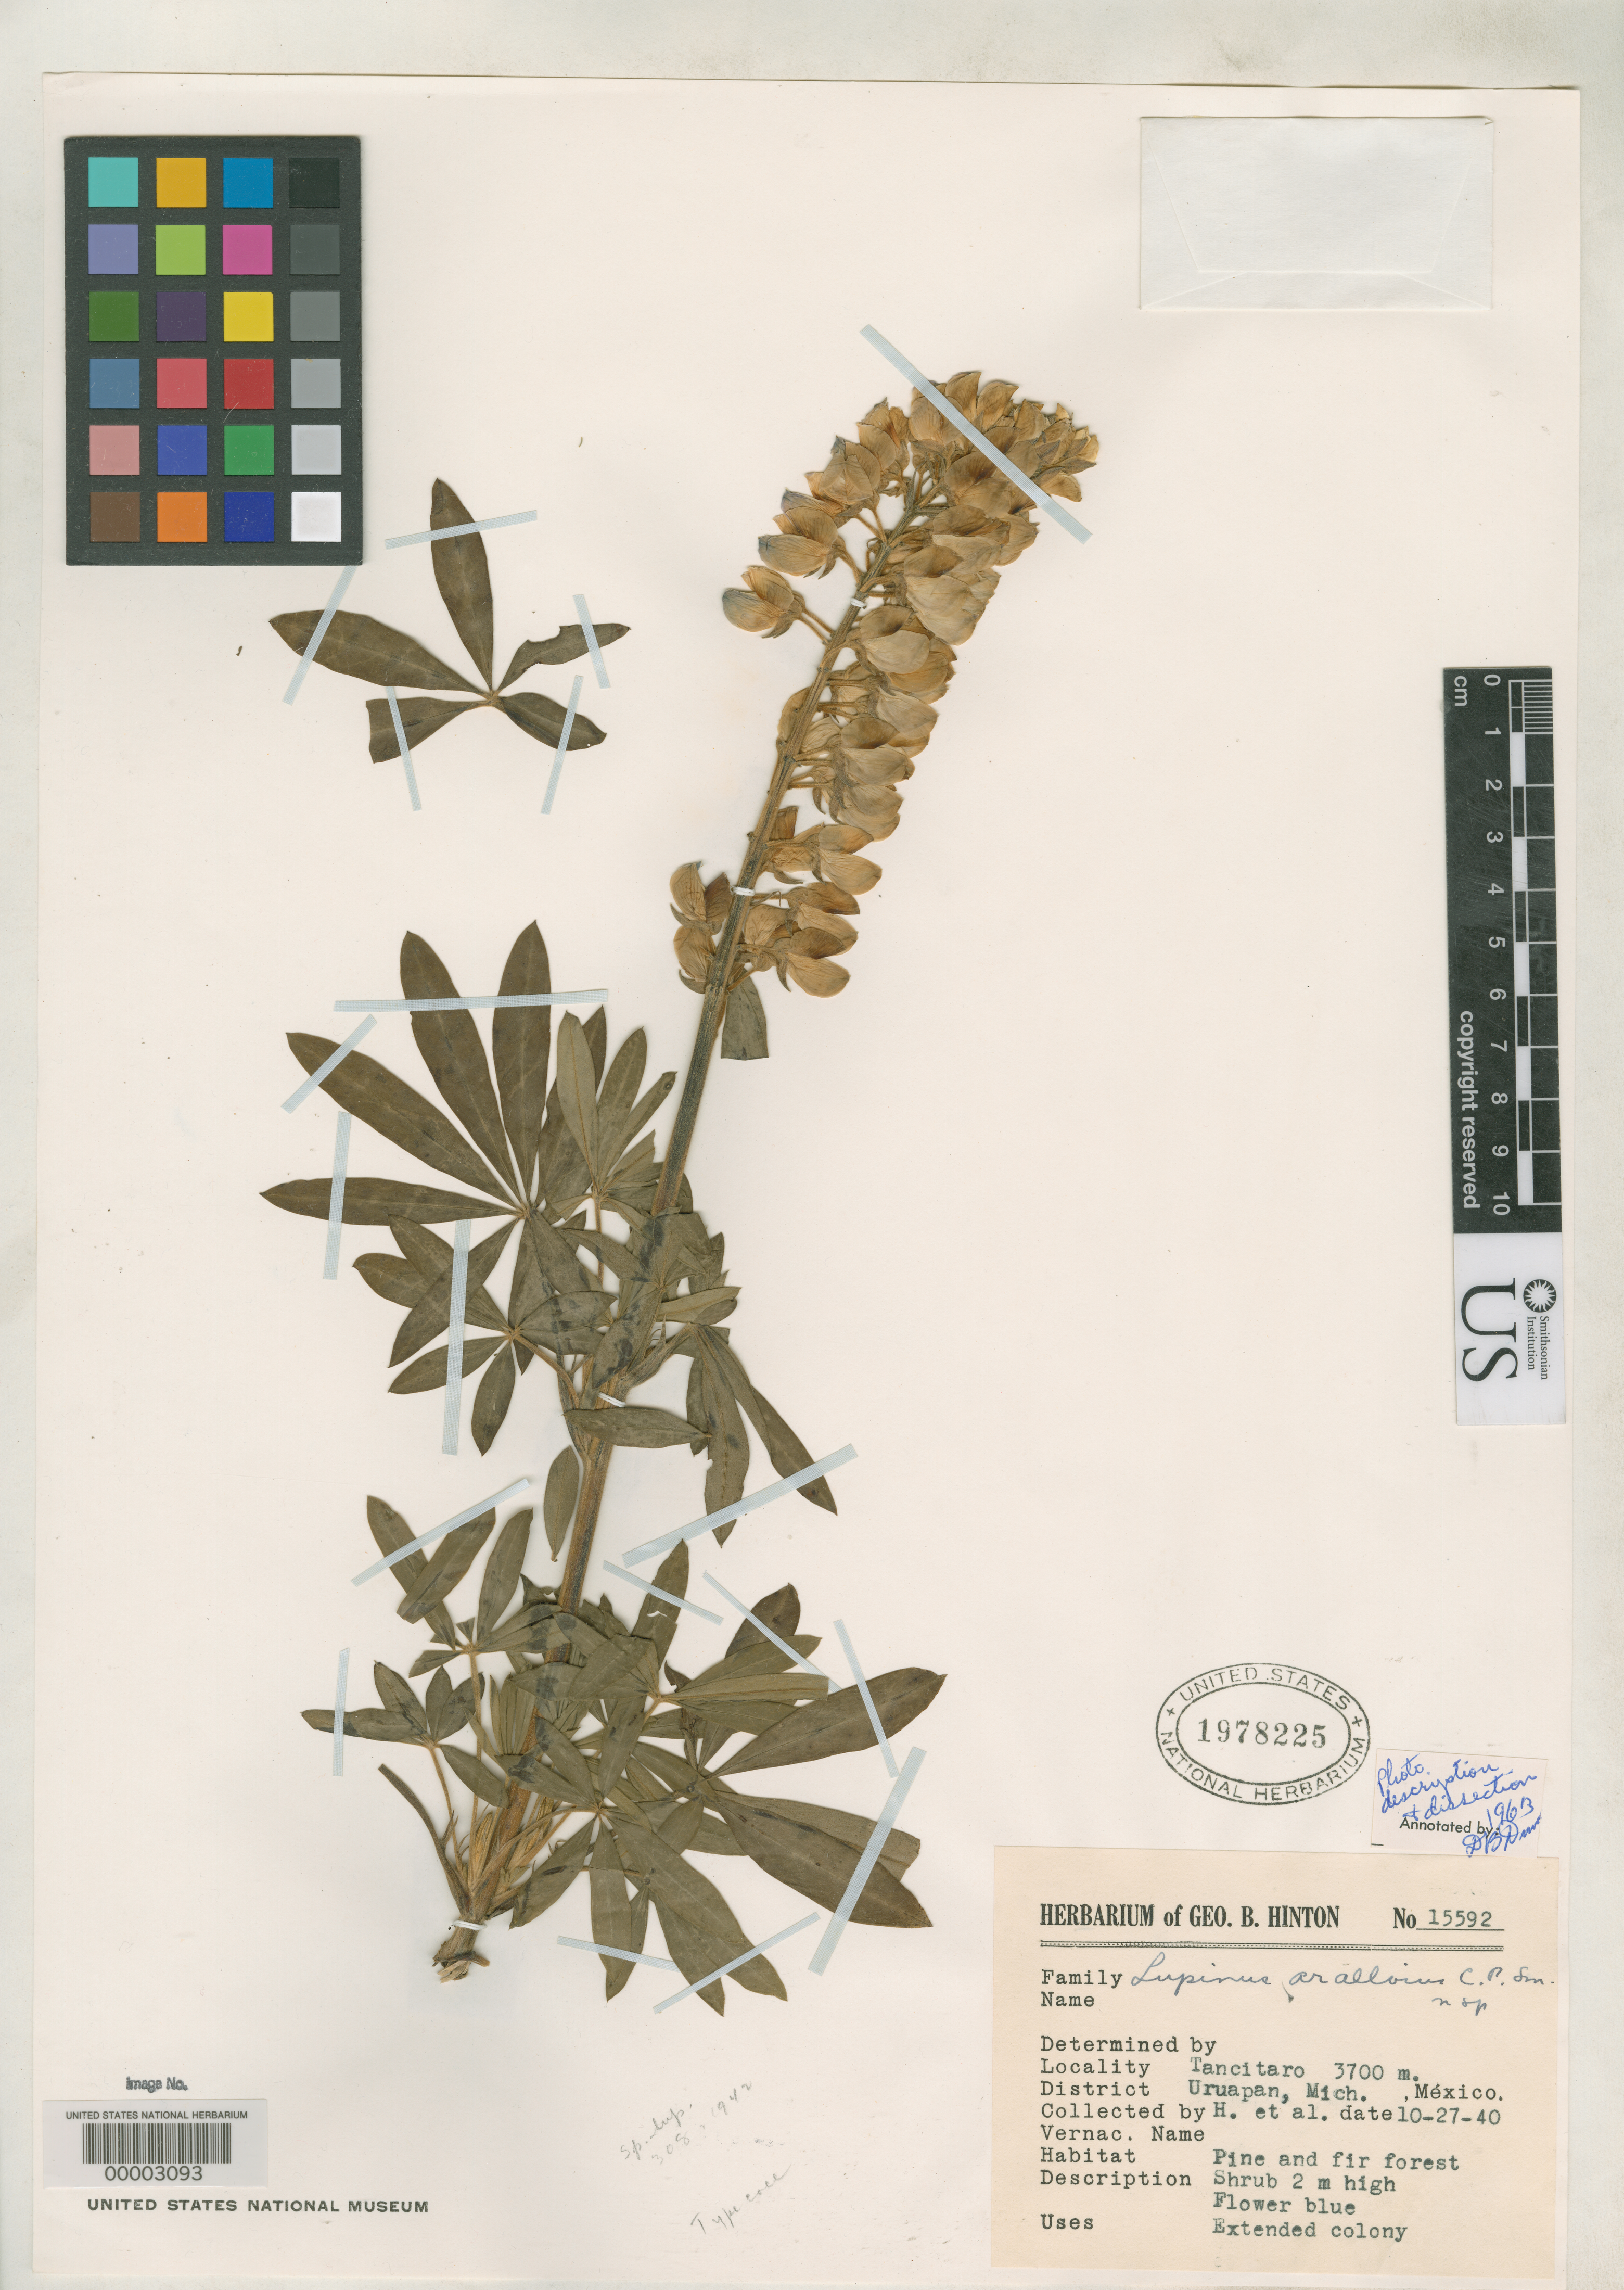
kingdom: Plantae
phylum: Tracheophyta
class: Magnoliopsida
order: Fabales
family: Fabaceae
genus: Lupinus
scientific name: Lupinus aralloius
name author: C.P. Sm.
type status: Isotype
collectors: G. B. Hinton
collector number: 15592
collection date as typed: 27 Oct 1940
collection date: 1940-10-27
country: Mexico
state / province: Michoacán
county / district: Uruapan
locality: Tancitaro.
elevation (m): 3700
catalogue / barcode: US 1978225